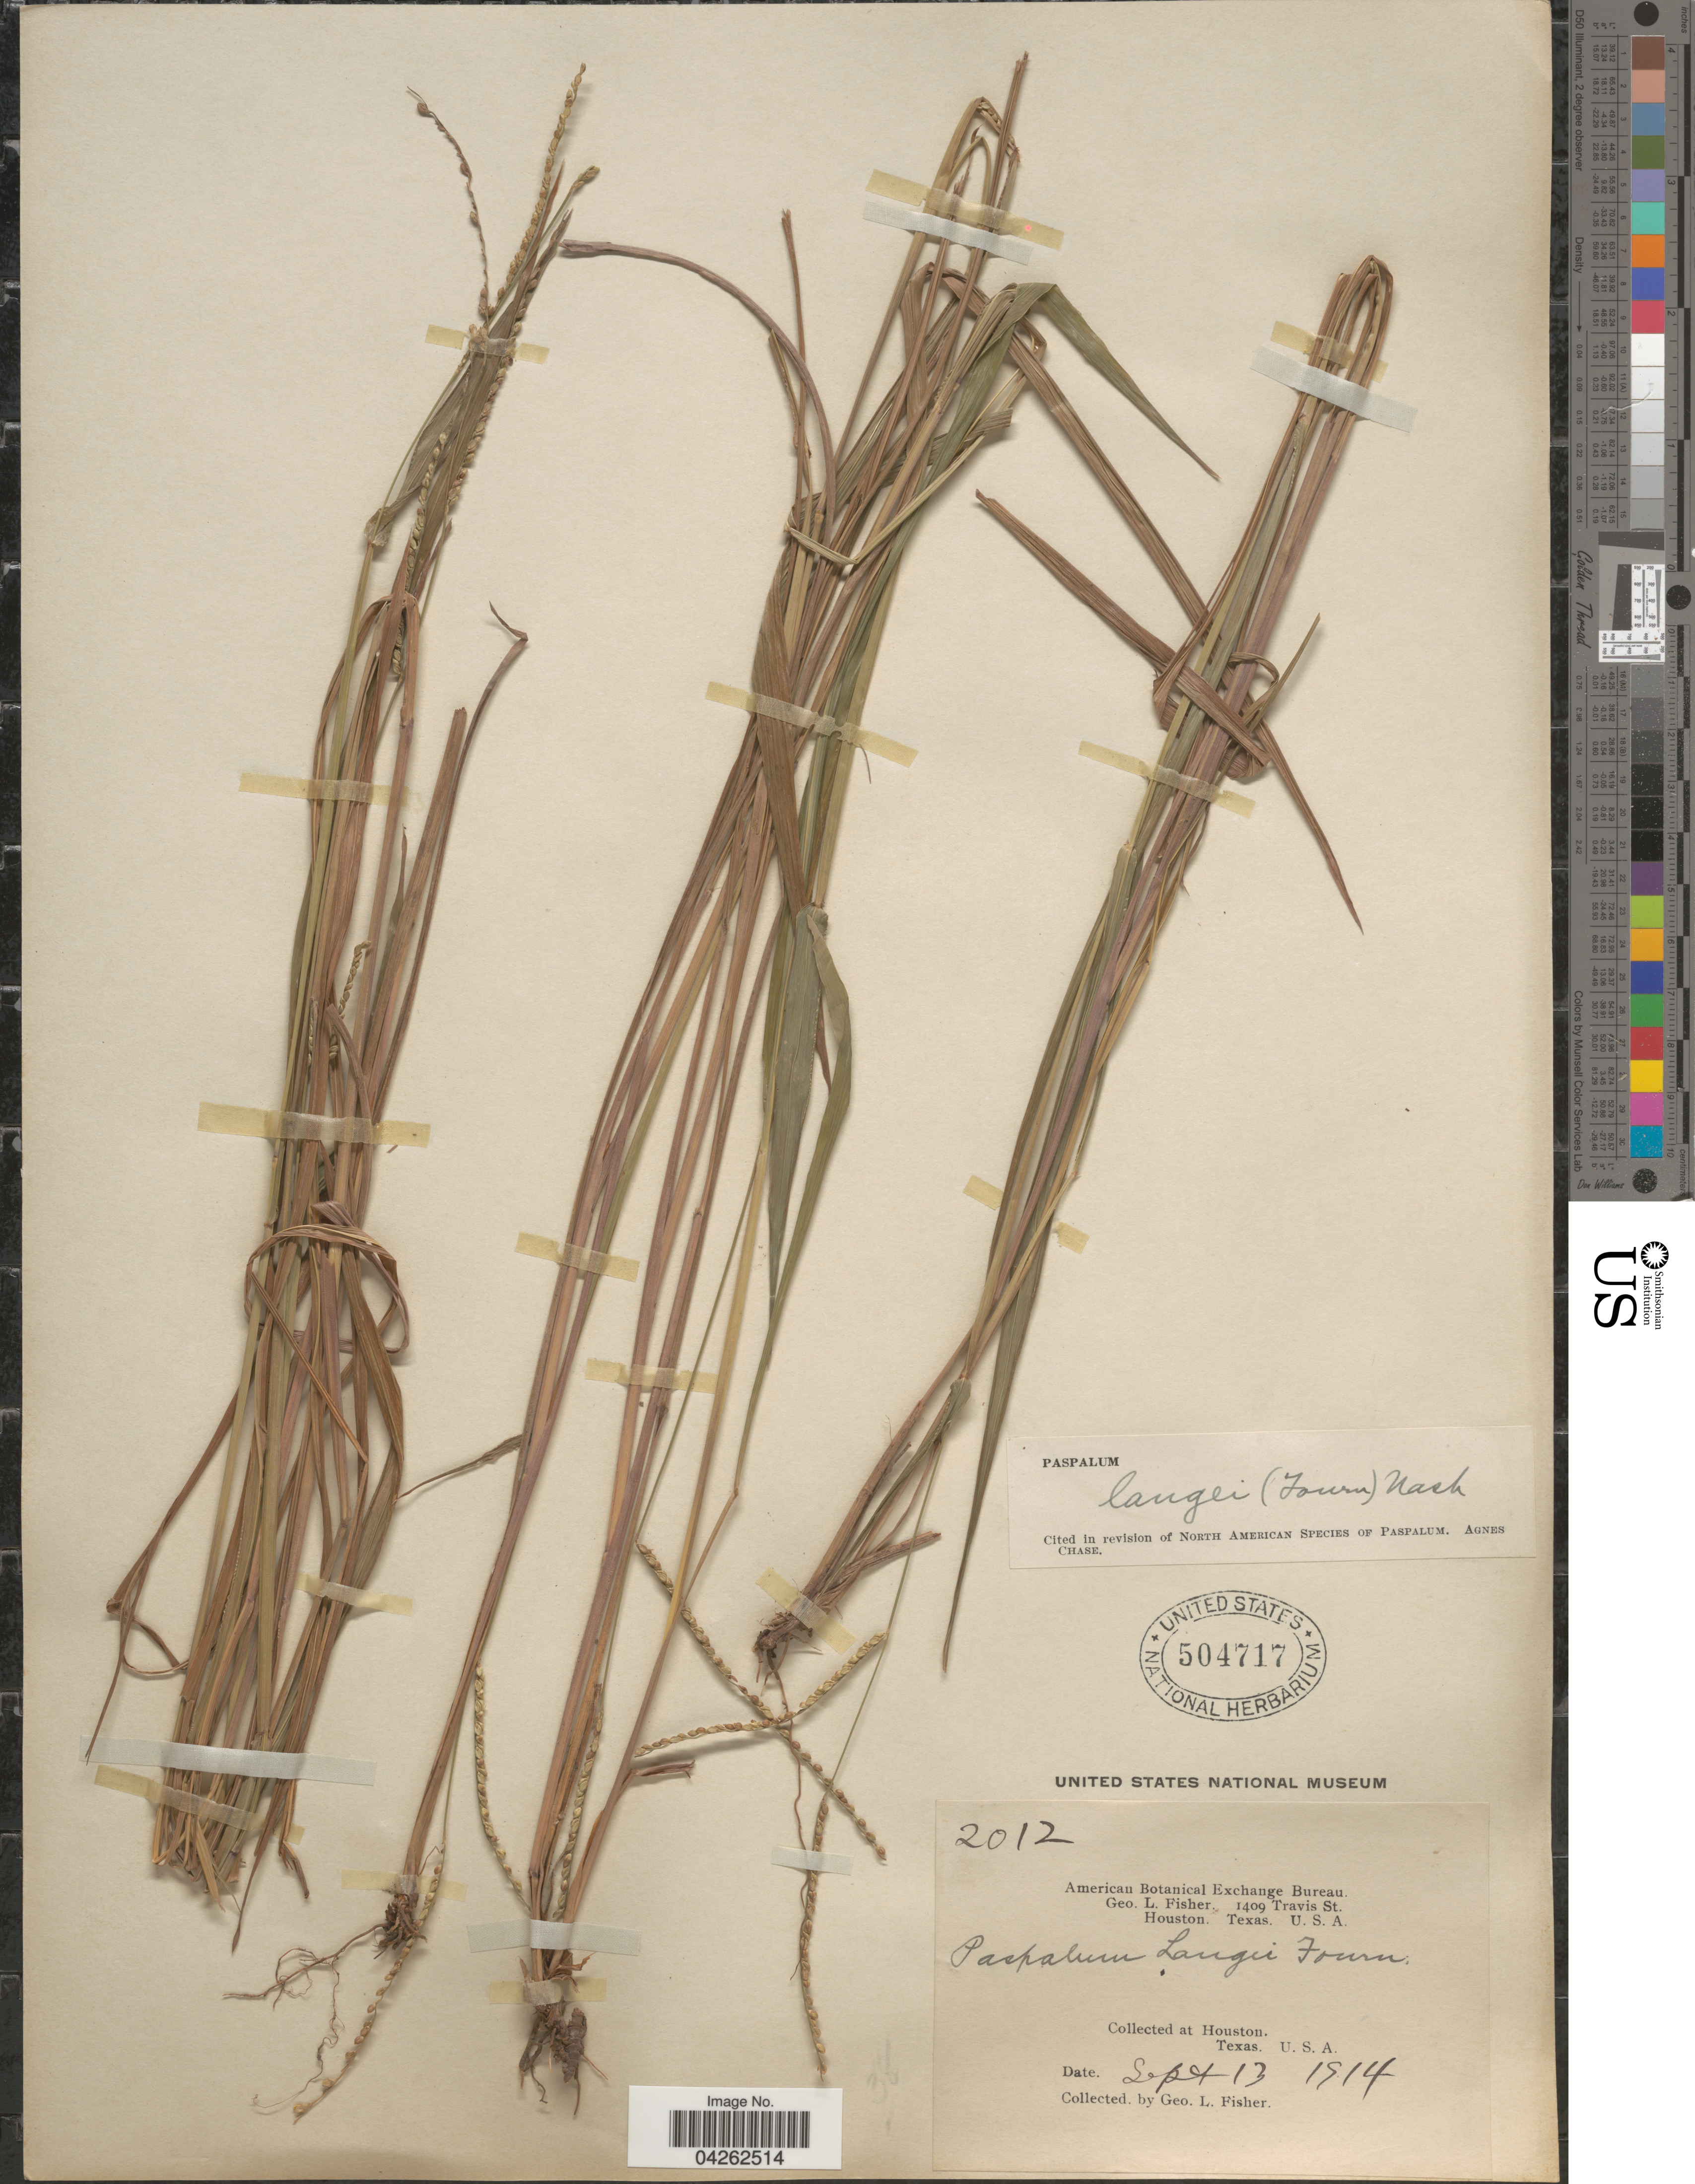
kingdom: Plantae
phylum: Tracheophyta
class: Liliopsida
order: Poales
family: Poaceae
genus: Paspalum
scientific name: Paspalum langei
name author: (E. Fourn.) Nash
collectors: G. L. Fisher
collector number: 2012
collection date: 1914-09-13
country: United States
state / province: Texas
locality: Houston.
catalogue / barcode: US 504717